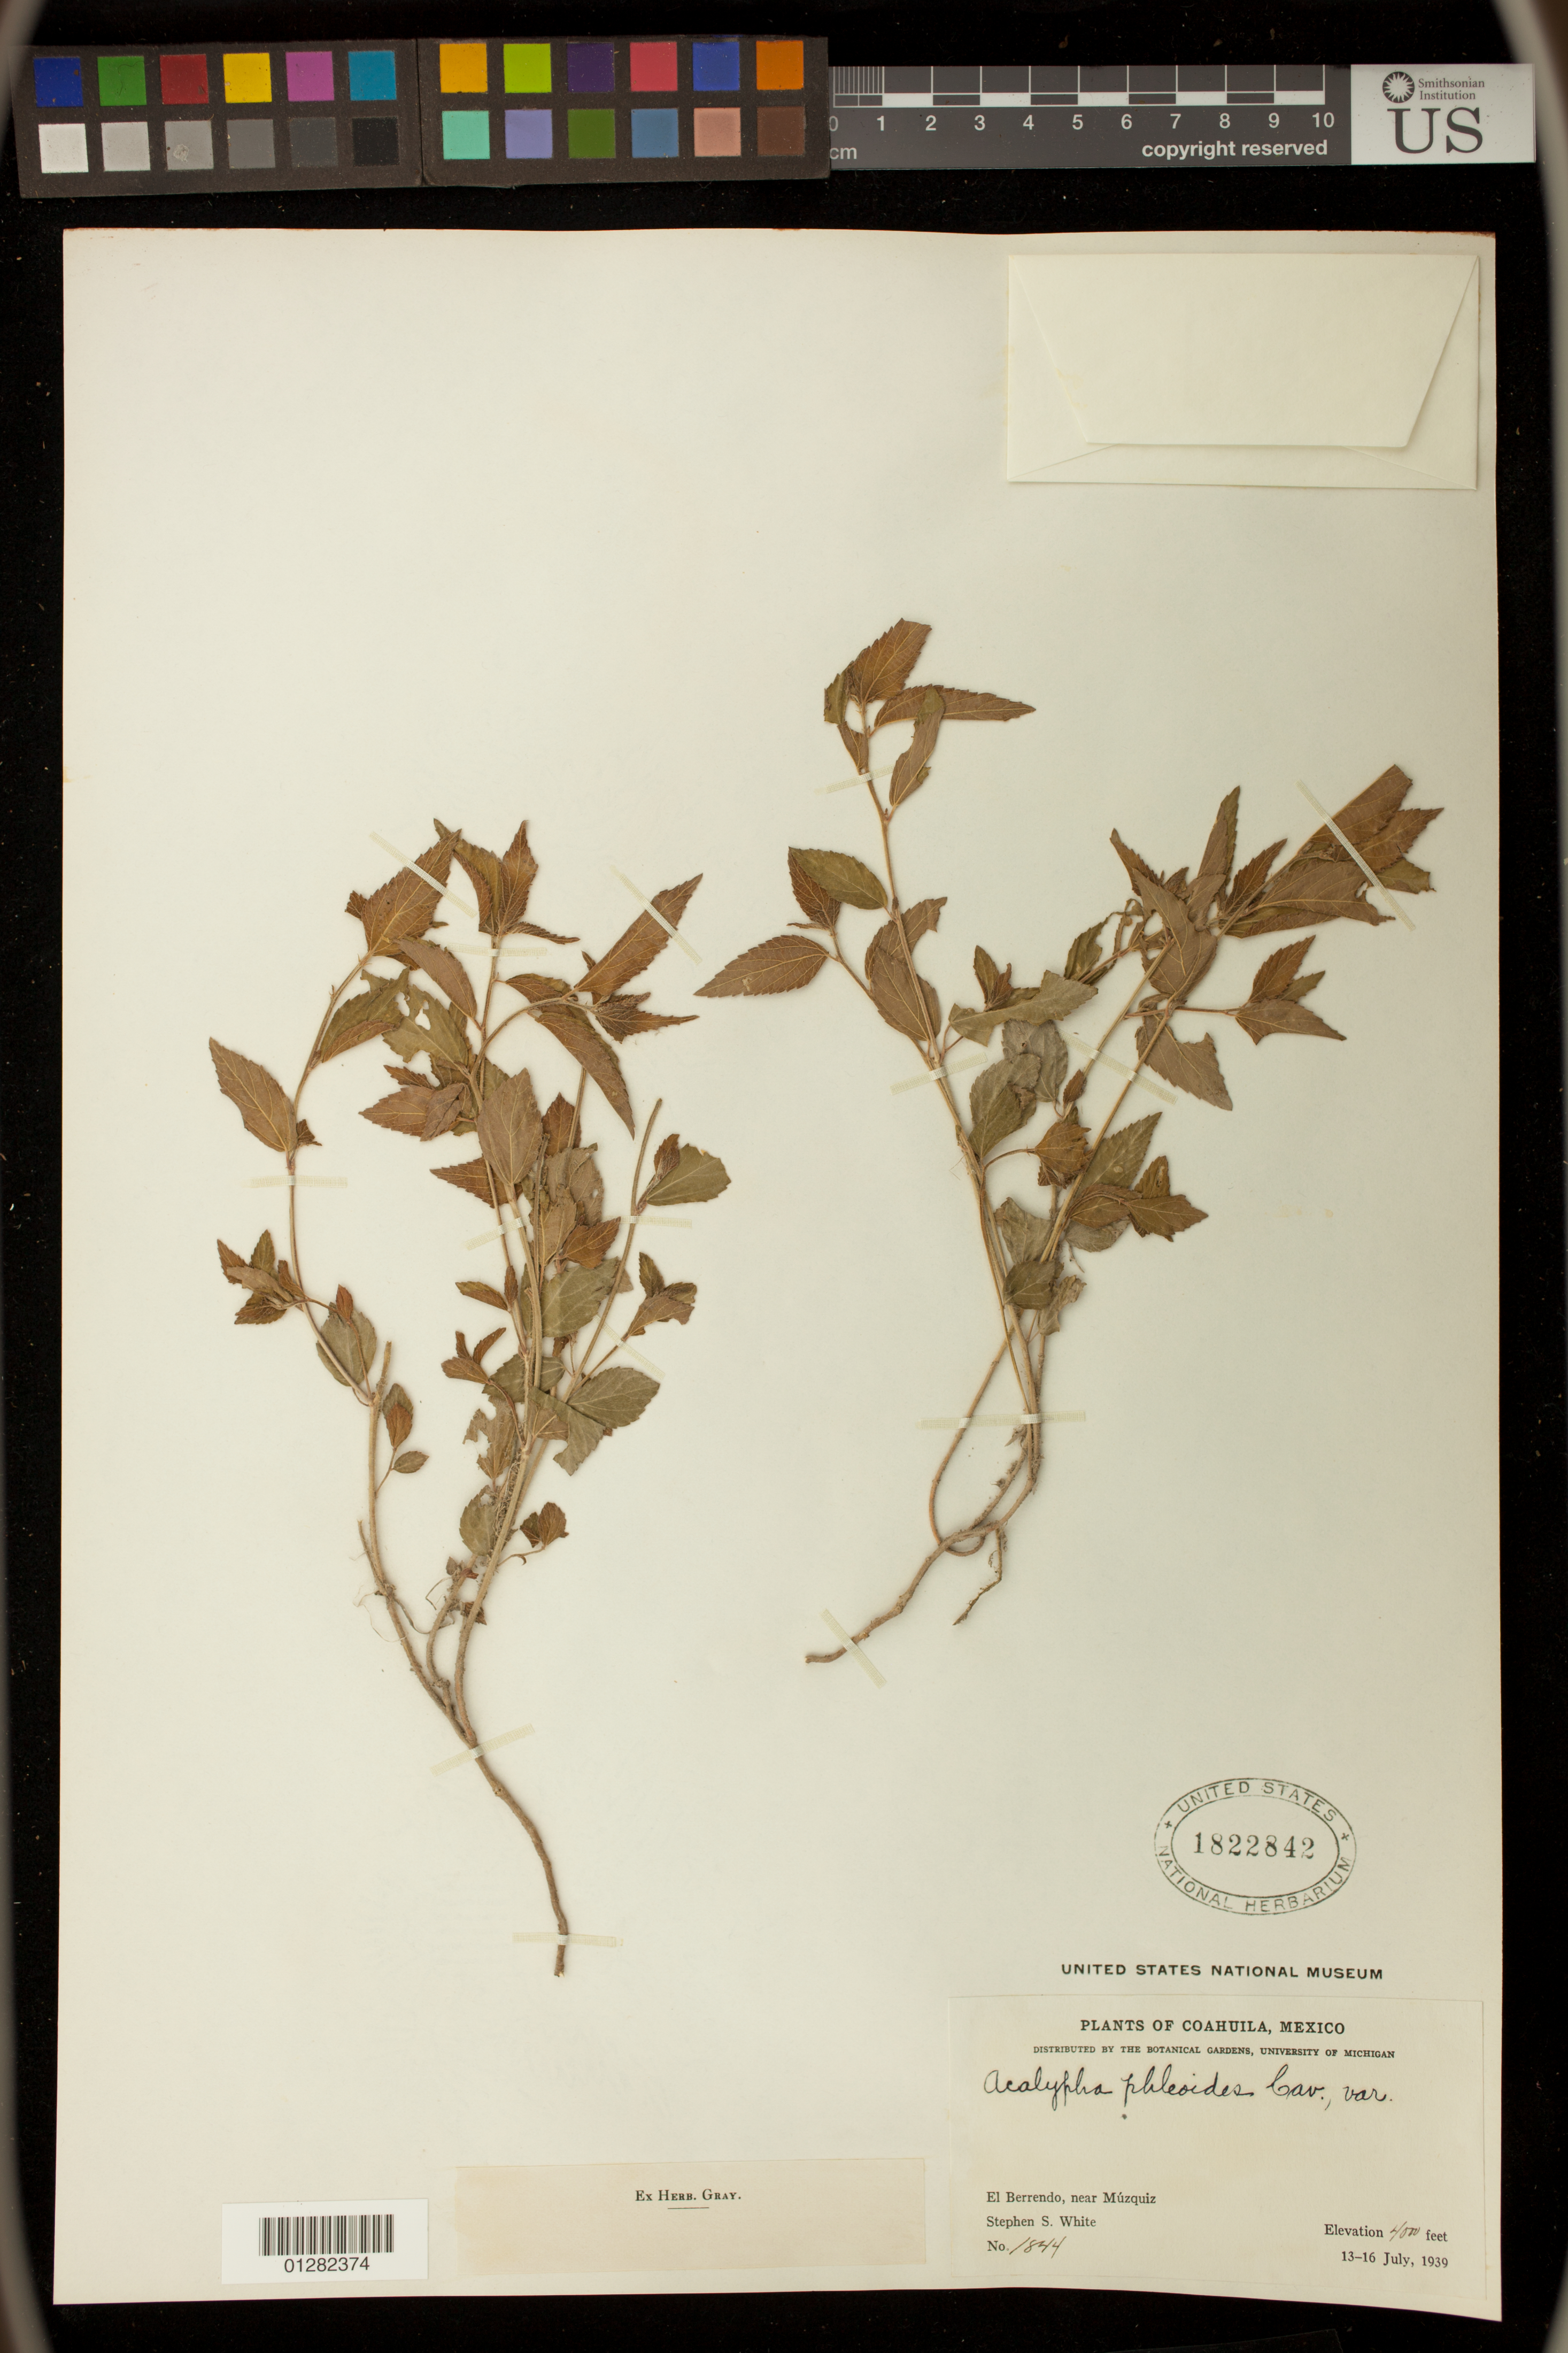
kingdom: Plantae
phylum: Tracheophyta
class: Magnoliopsida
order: Malpighiales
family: Euphorbiaceae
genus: Acalypha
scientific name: Acalypha phleoides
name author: Cav.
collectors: G. Martínez Calderón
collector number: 1844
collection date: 1939-07-13/1939-07-16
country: Mexico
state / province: Coahuila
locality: El Berrendo, near Muzquiz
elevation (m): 1219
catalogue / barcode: US 1822842